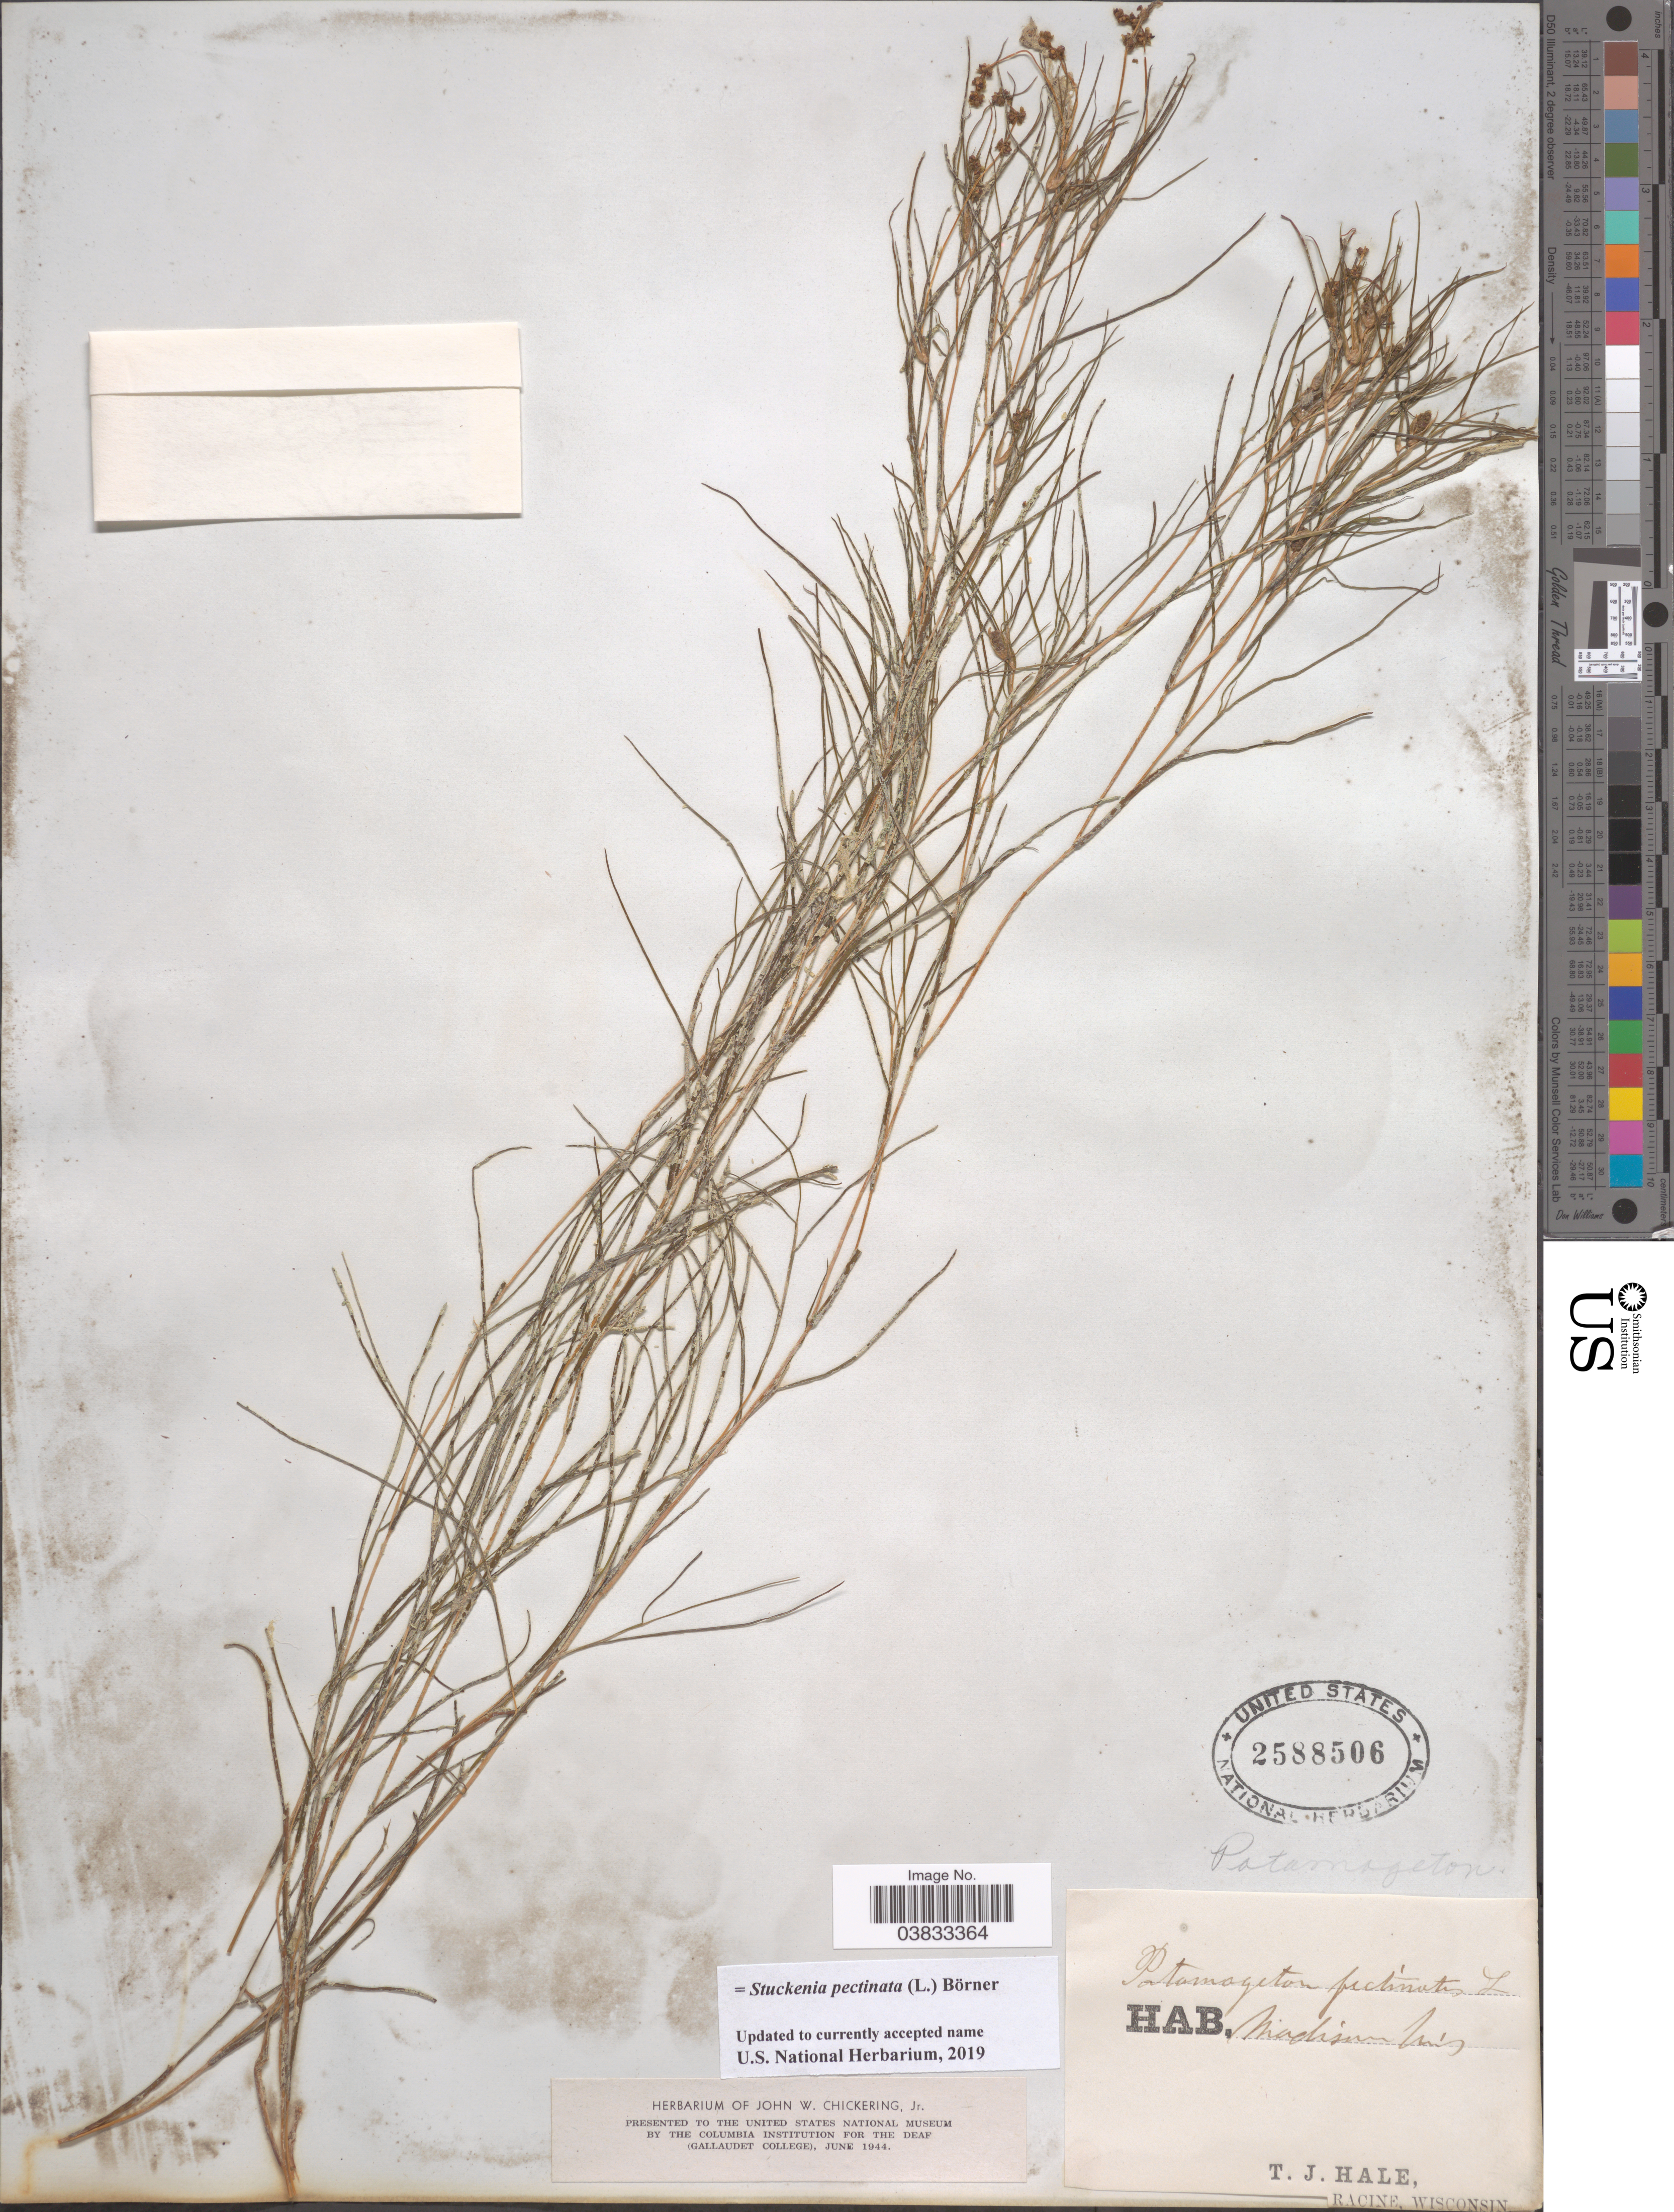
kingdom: Plantae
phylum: Tracheophyta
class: Liliopsida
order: Alismatales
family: Potamogetonaceae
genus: Stuckenia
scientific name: Stuckenia pectinata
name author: (L.) Börner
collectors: T. Hale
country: United States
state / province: Wisconsin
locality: Madison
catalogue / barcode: US 2588506